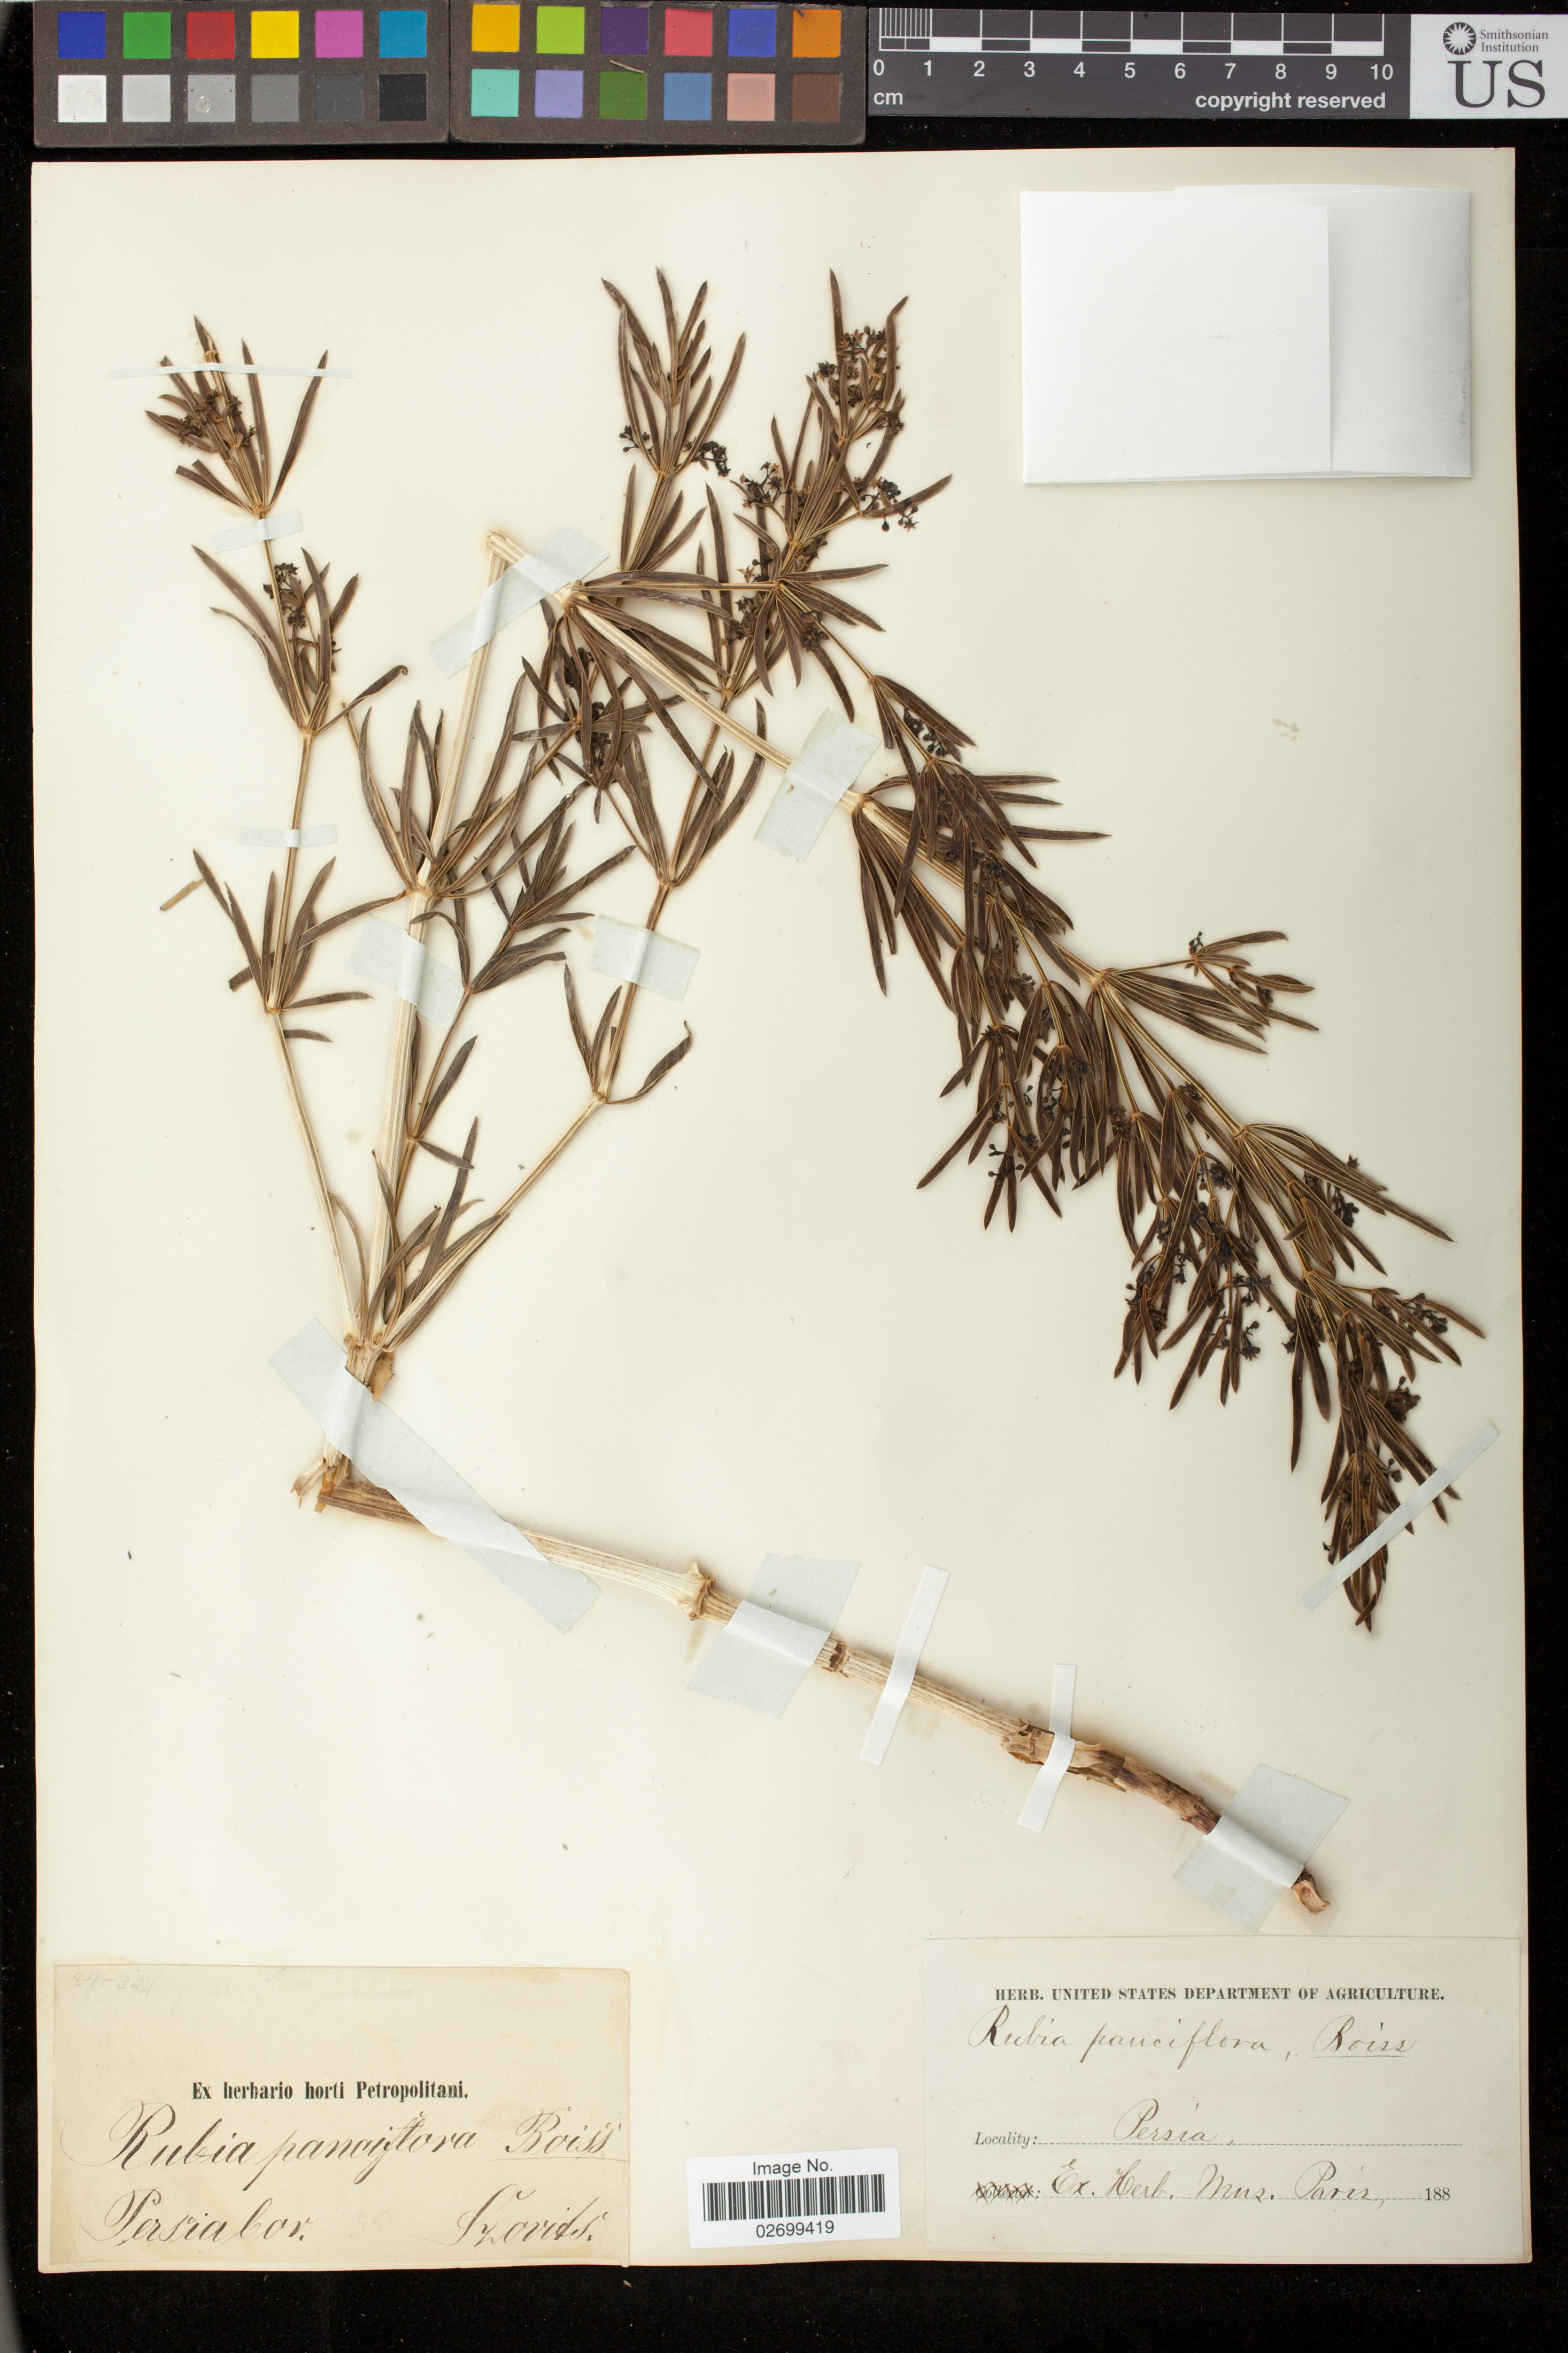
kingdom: Plantae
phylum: Tracheophyta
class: Magnoliopsida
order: Gentianales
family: Rubiaceae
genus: Rubia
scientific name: Rubia pauciflora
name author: Boiss.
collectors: Szovits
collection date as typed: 188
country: Iran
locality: Persia